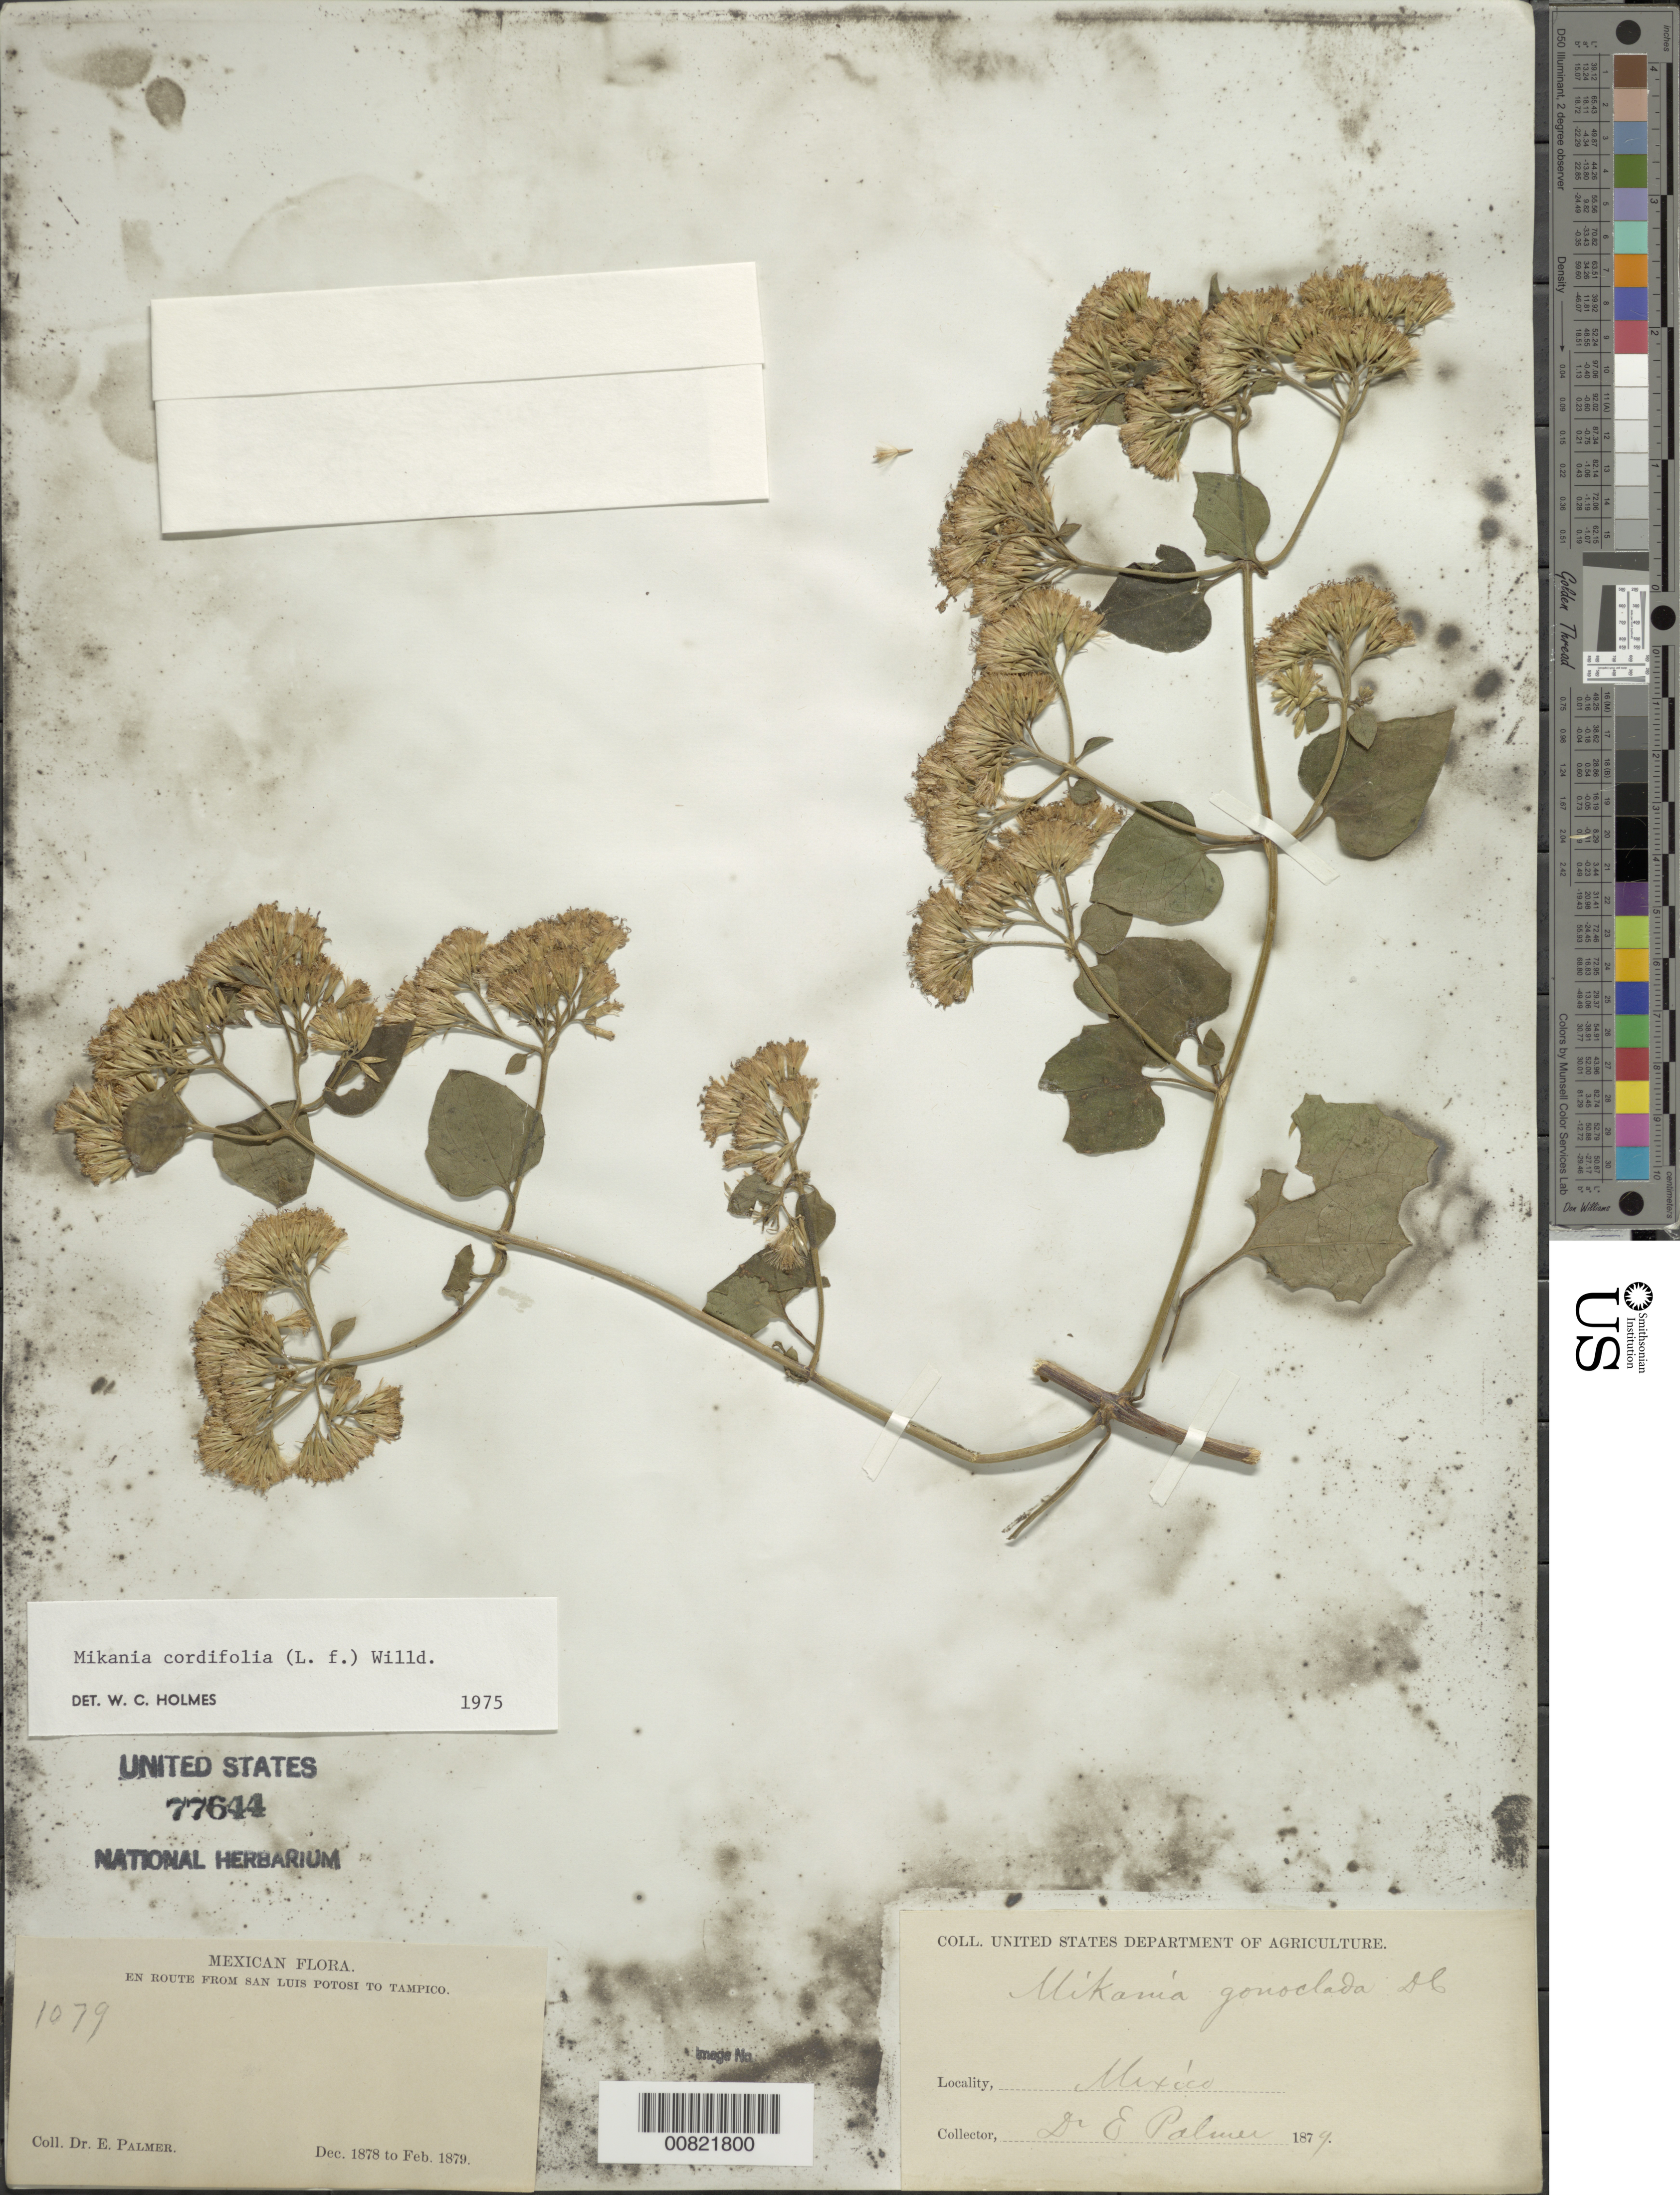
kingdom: Plantae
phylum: Tracheophyta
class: Magnoliopsida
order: Asterales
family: Asteraceae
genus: Mikania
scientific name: Mikania cordifolia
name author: Kunth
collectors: E. Palmer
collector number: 1079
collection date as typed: Dec 1878 to -- Feb 1879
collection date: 1878-12/1879-02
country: Mexico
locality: En route from San Luis Potosí to Tampico, Tamaulipas.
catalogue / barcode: US 77644